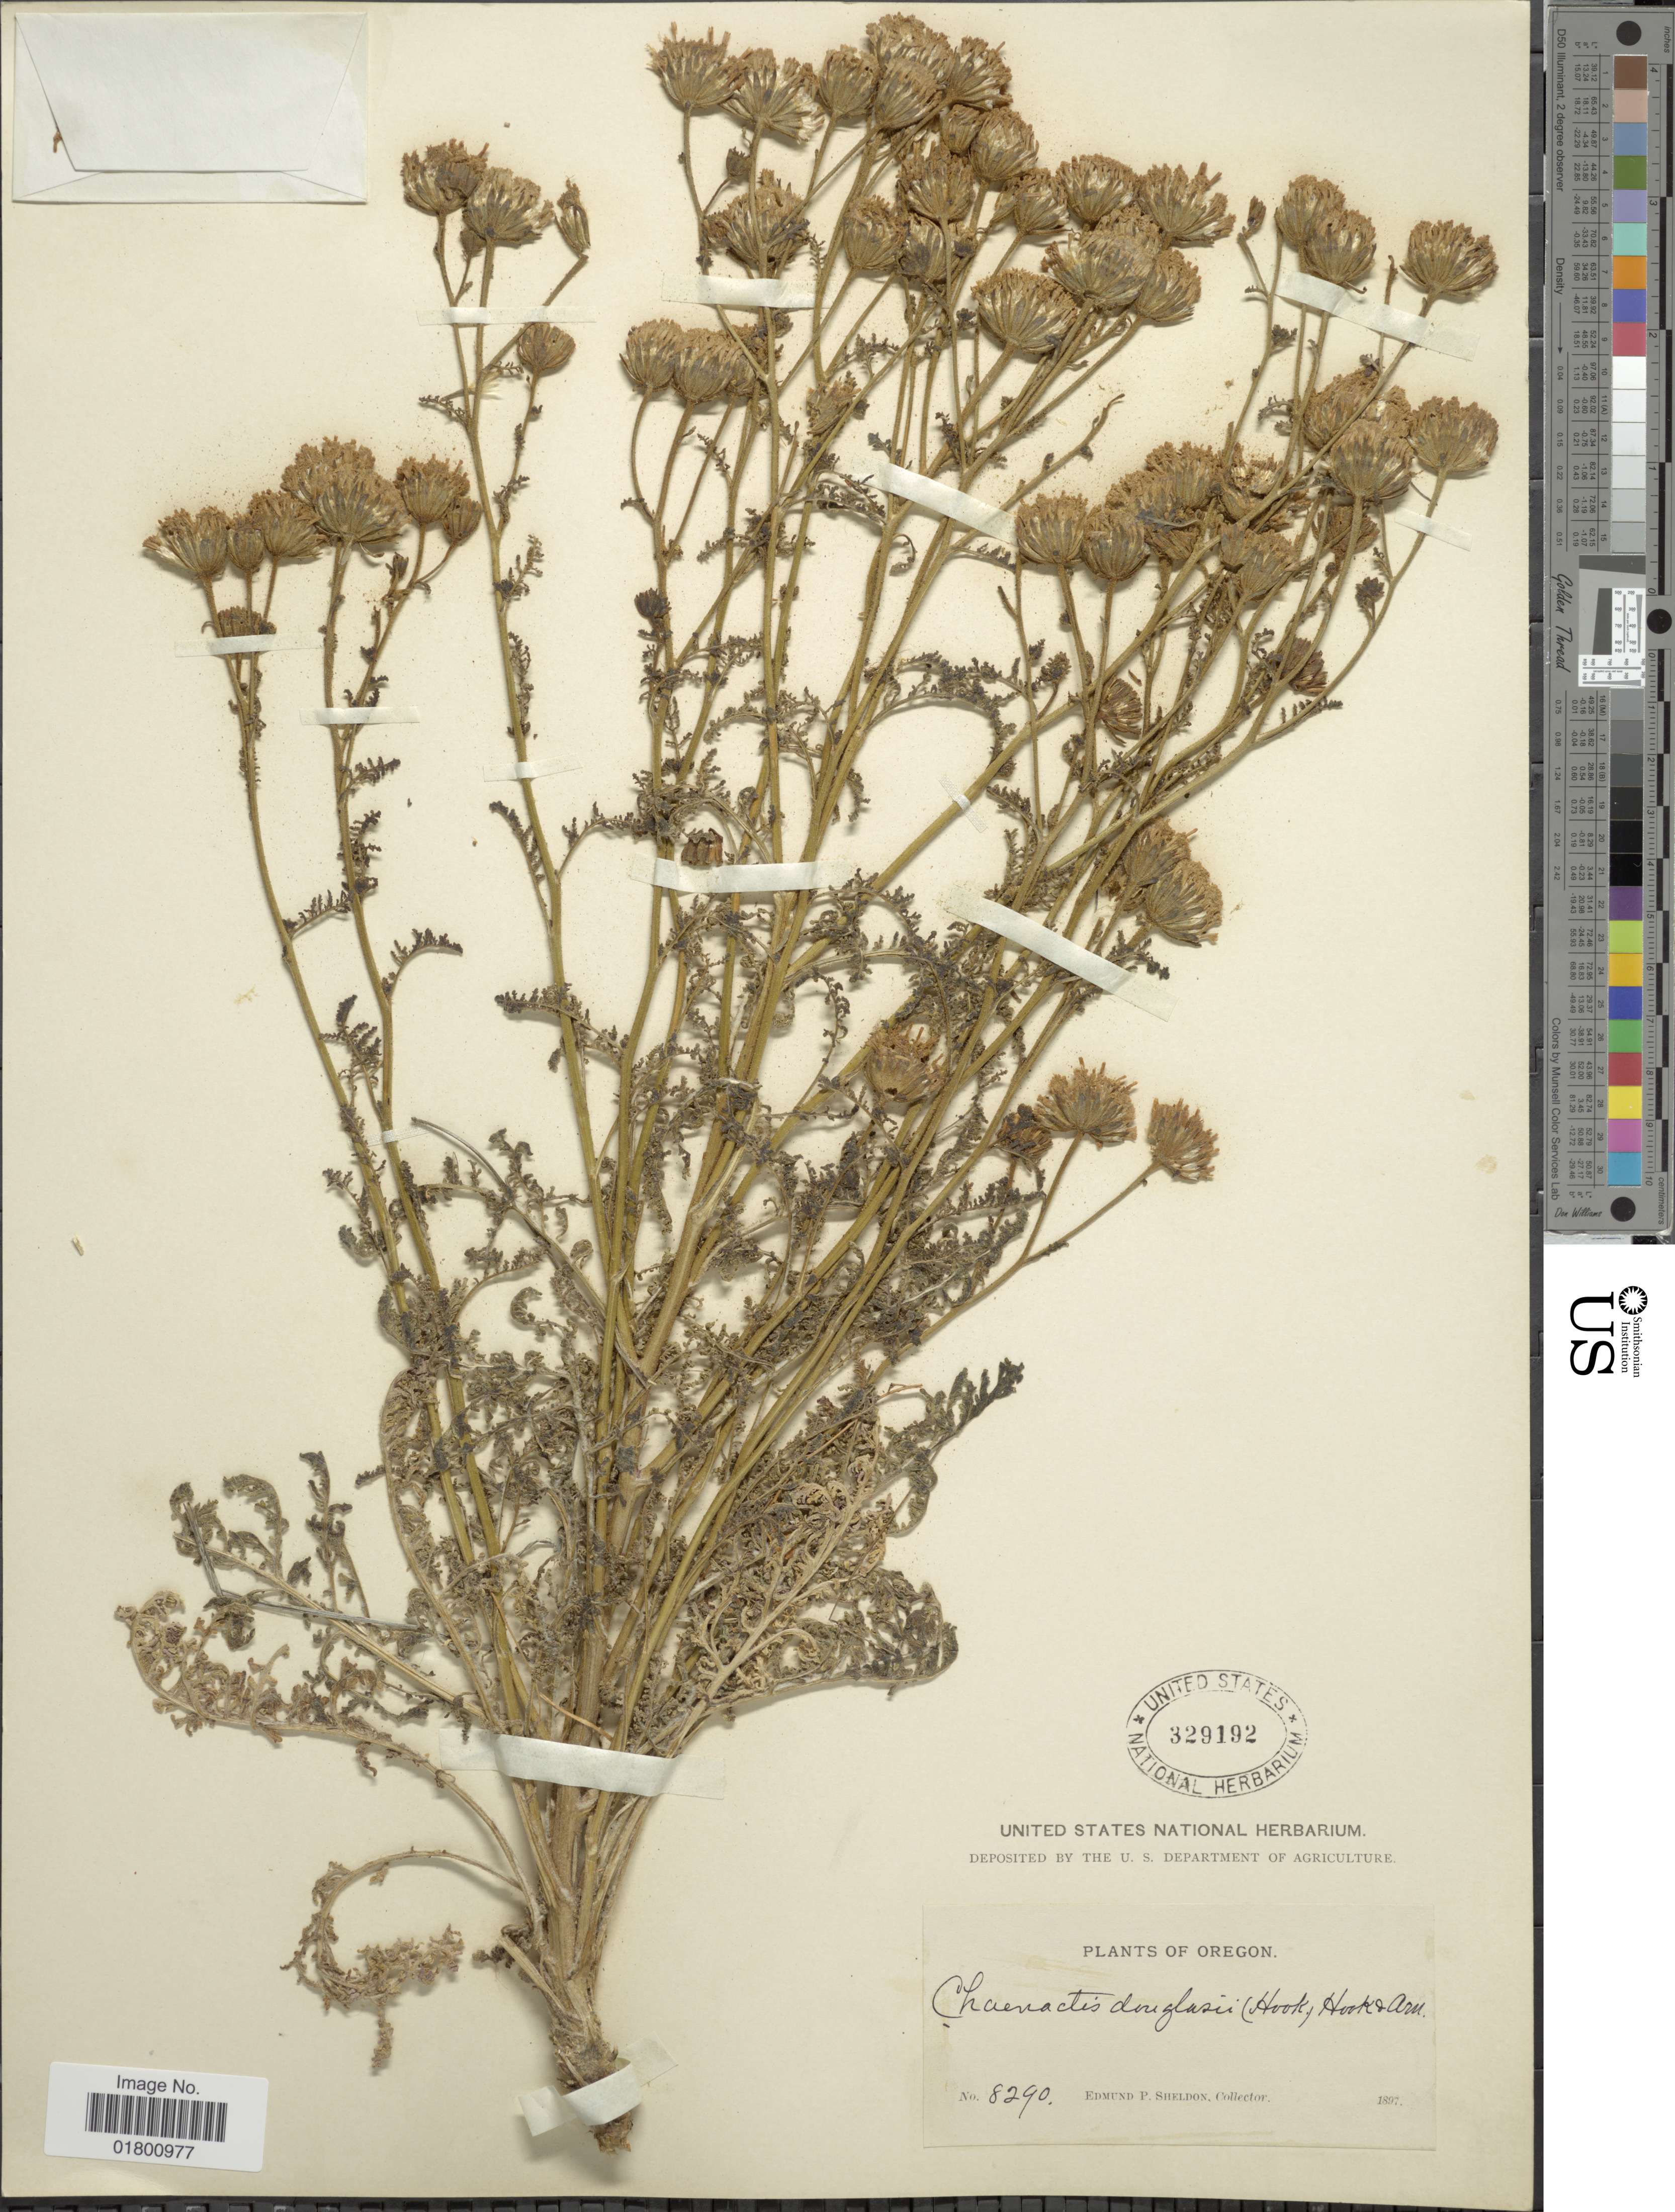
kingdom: Plantae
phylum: Tracheophyta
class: Magnoliopsida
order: Asterales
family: Asteraceae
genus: Chaenactis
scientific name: Chaenactis douglasii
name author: Hook. & Arn.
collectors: E. P. Sheldon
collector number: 8290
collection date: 1897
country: United States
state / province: Oregon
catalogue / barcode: US 329192